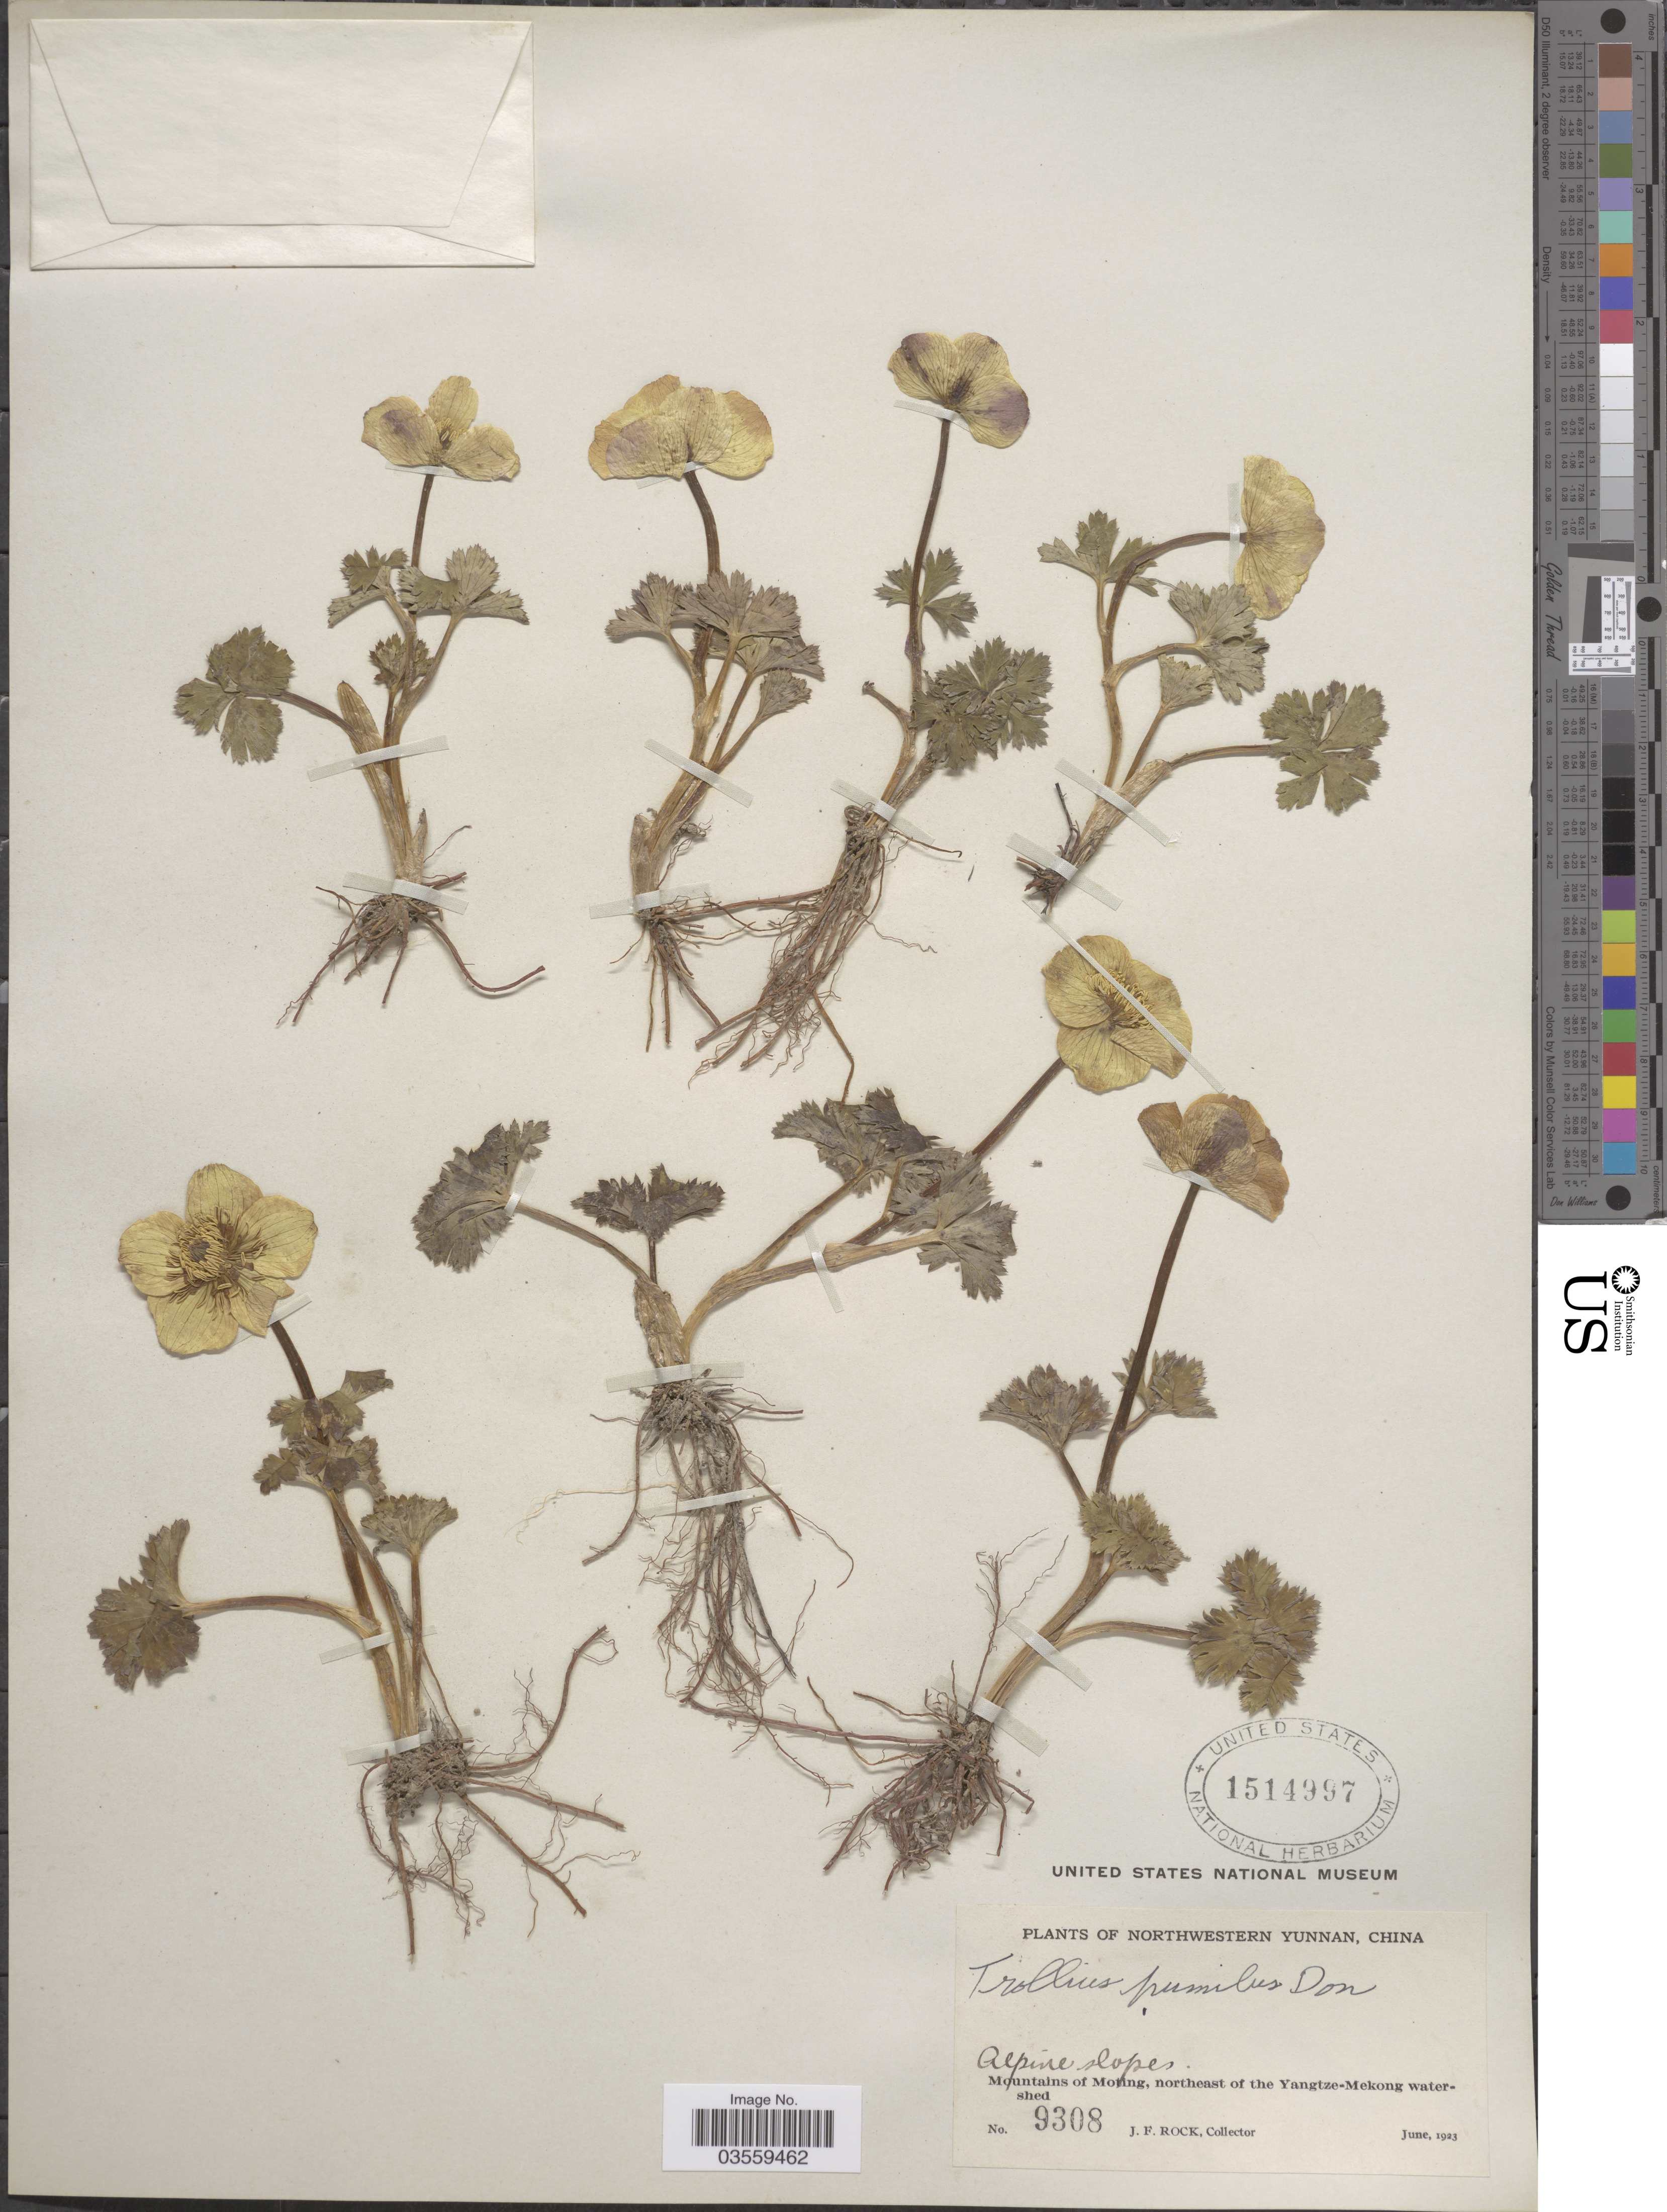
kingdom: Plantae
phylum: Tracheophyta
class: Magnoliopsida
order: Ranunculales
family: Ranunculaceae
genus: Trollius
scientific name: Trollius pumilus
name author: D. Don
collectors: J. Rock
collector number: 9308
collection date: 1923-06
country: China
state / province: Yunnan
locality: Northwestern Yunnan. Mountains of Moting, northeast of the Yangtze-Mekong watershed.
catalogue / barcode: US 1514997